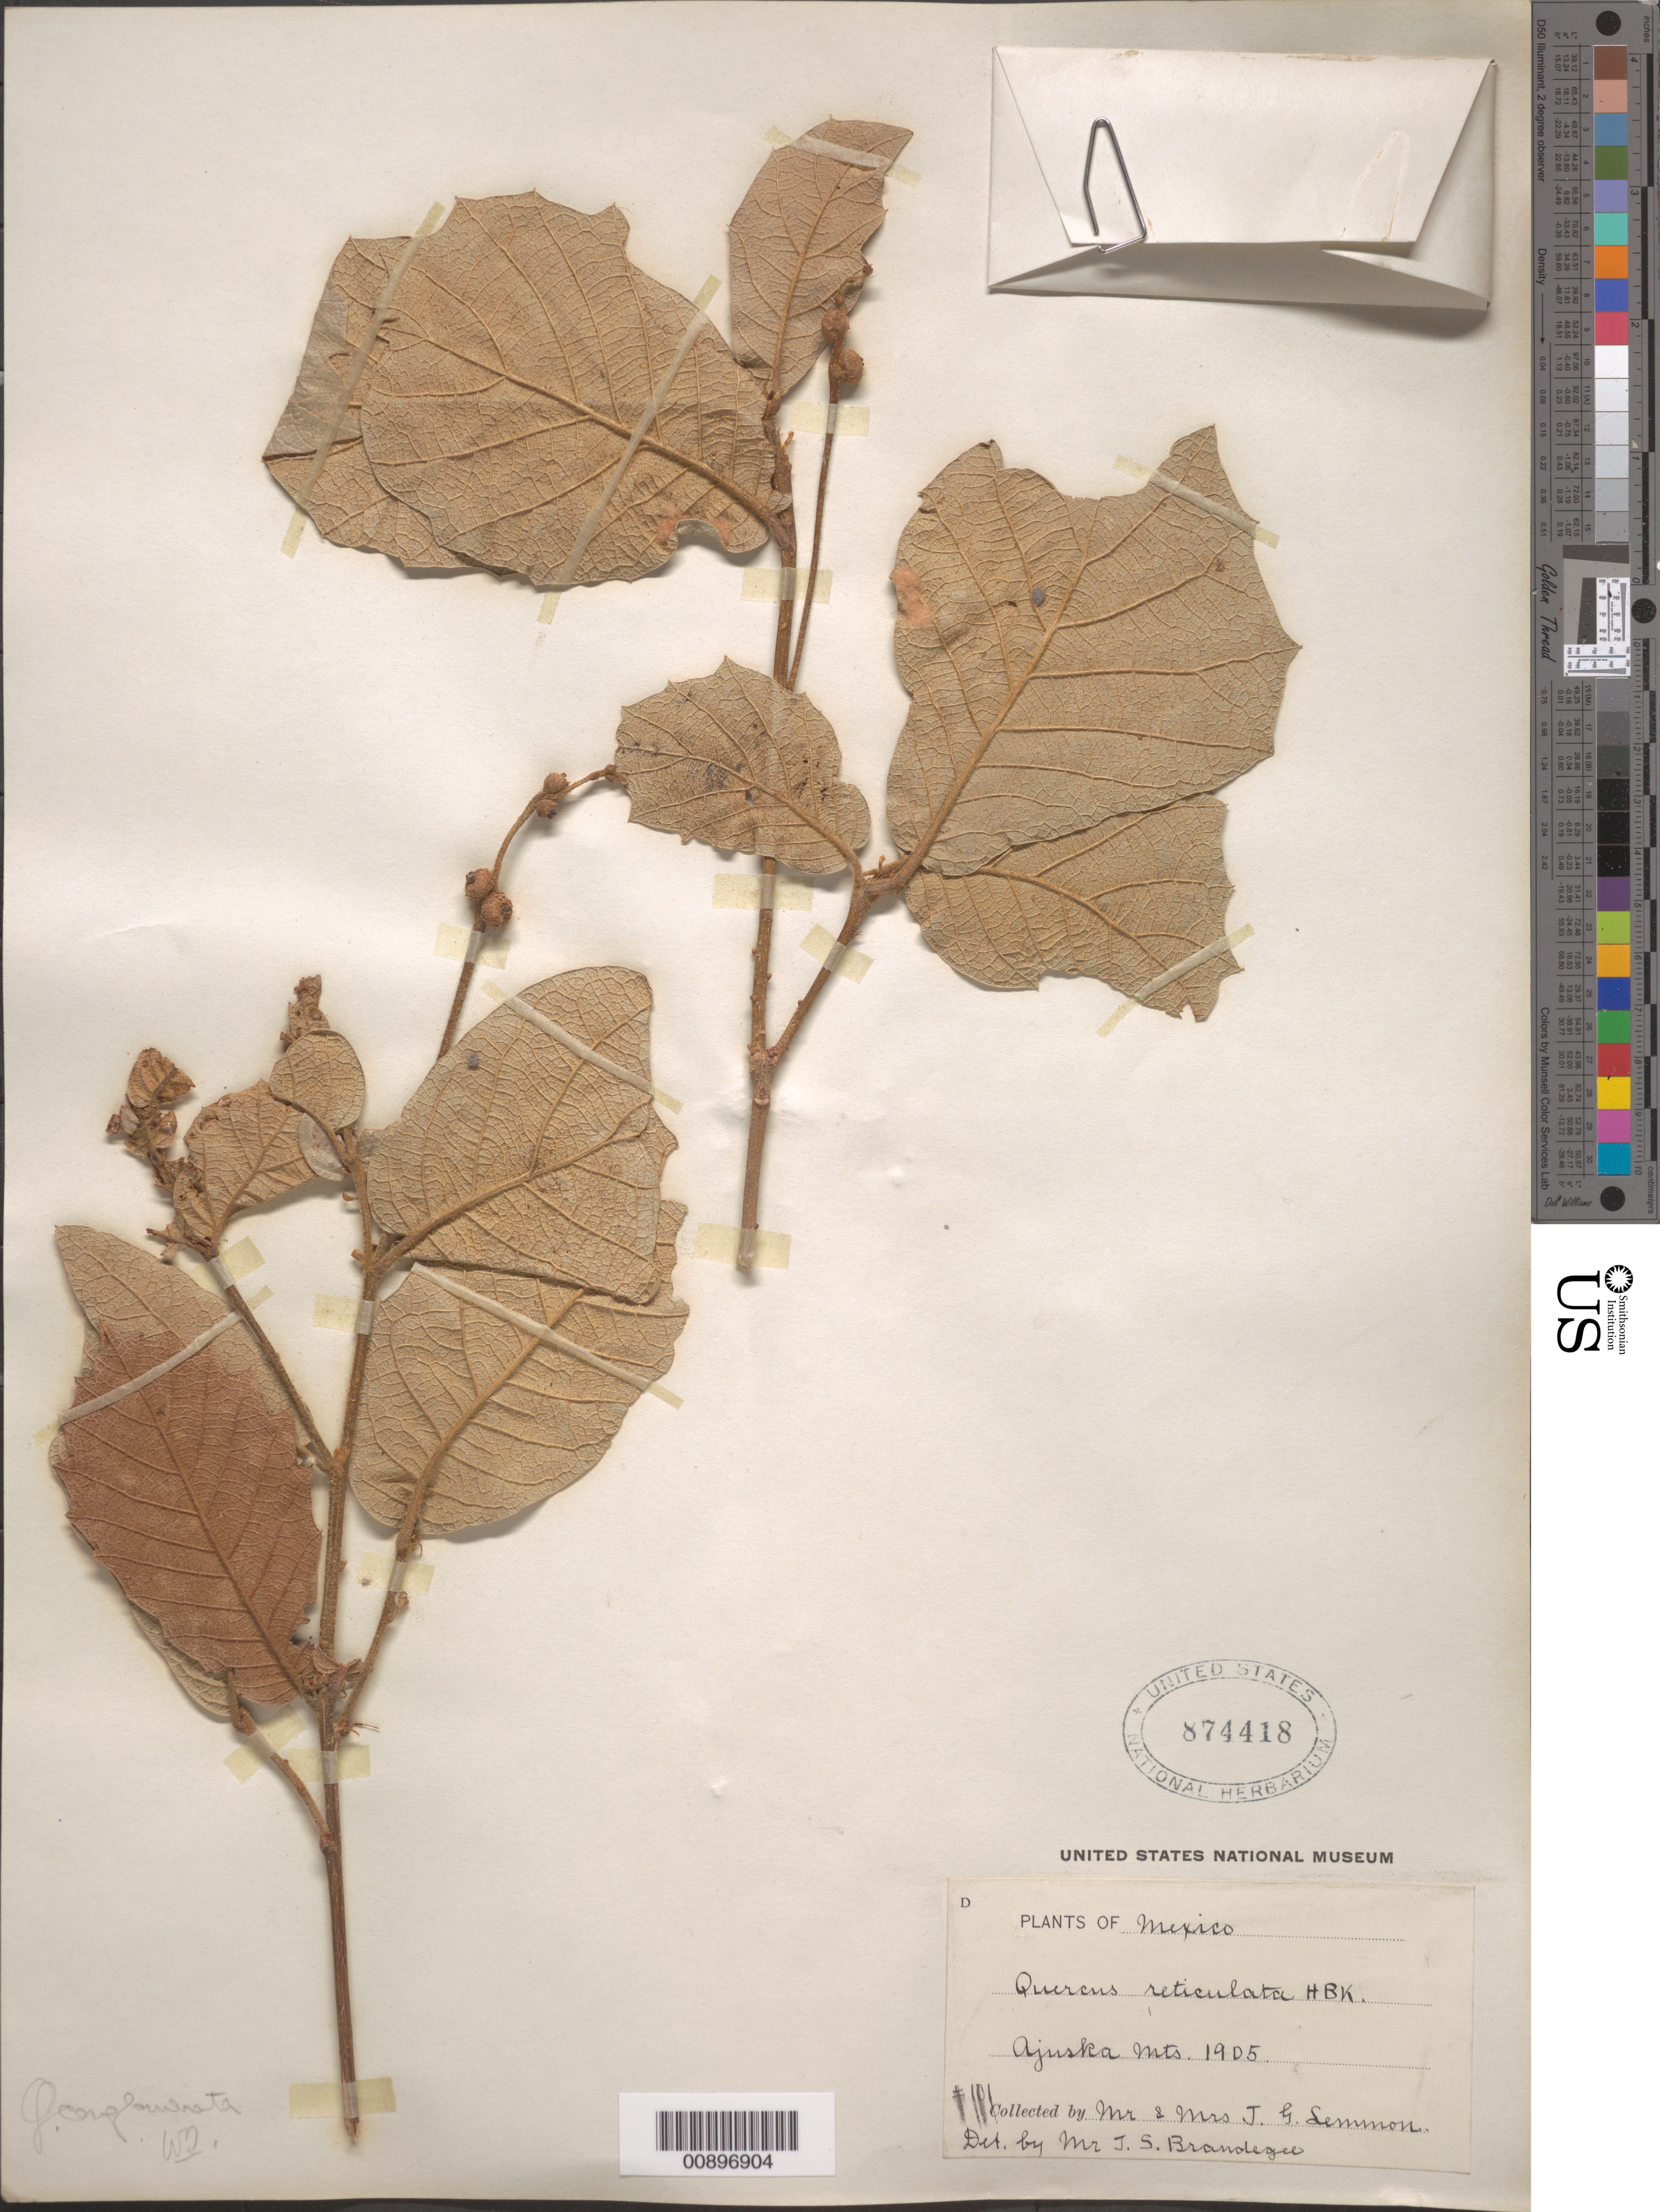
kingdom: Plantae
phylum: Tracheophyta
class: Magnoliopsida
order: Fagales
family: Fagaceae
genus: Quercus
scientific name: Quercus conglomerata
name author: Trel.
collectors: J. G. Lemmon & J. Lemmon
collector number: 101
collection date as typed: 1905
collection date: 1905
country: Mexico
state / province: Distrito Federal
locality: Ajuska [sic] Mts. (correct spelling is Ajusco Mts.)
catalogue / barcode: US 874418